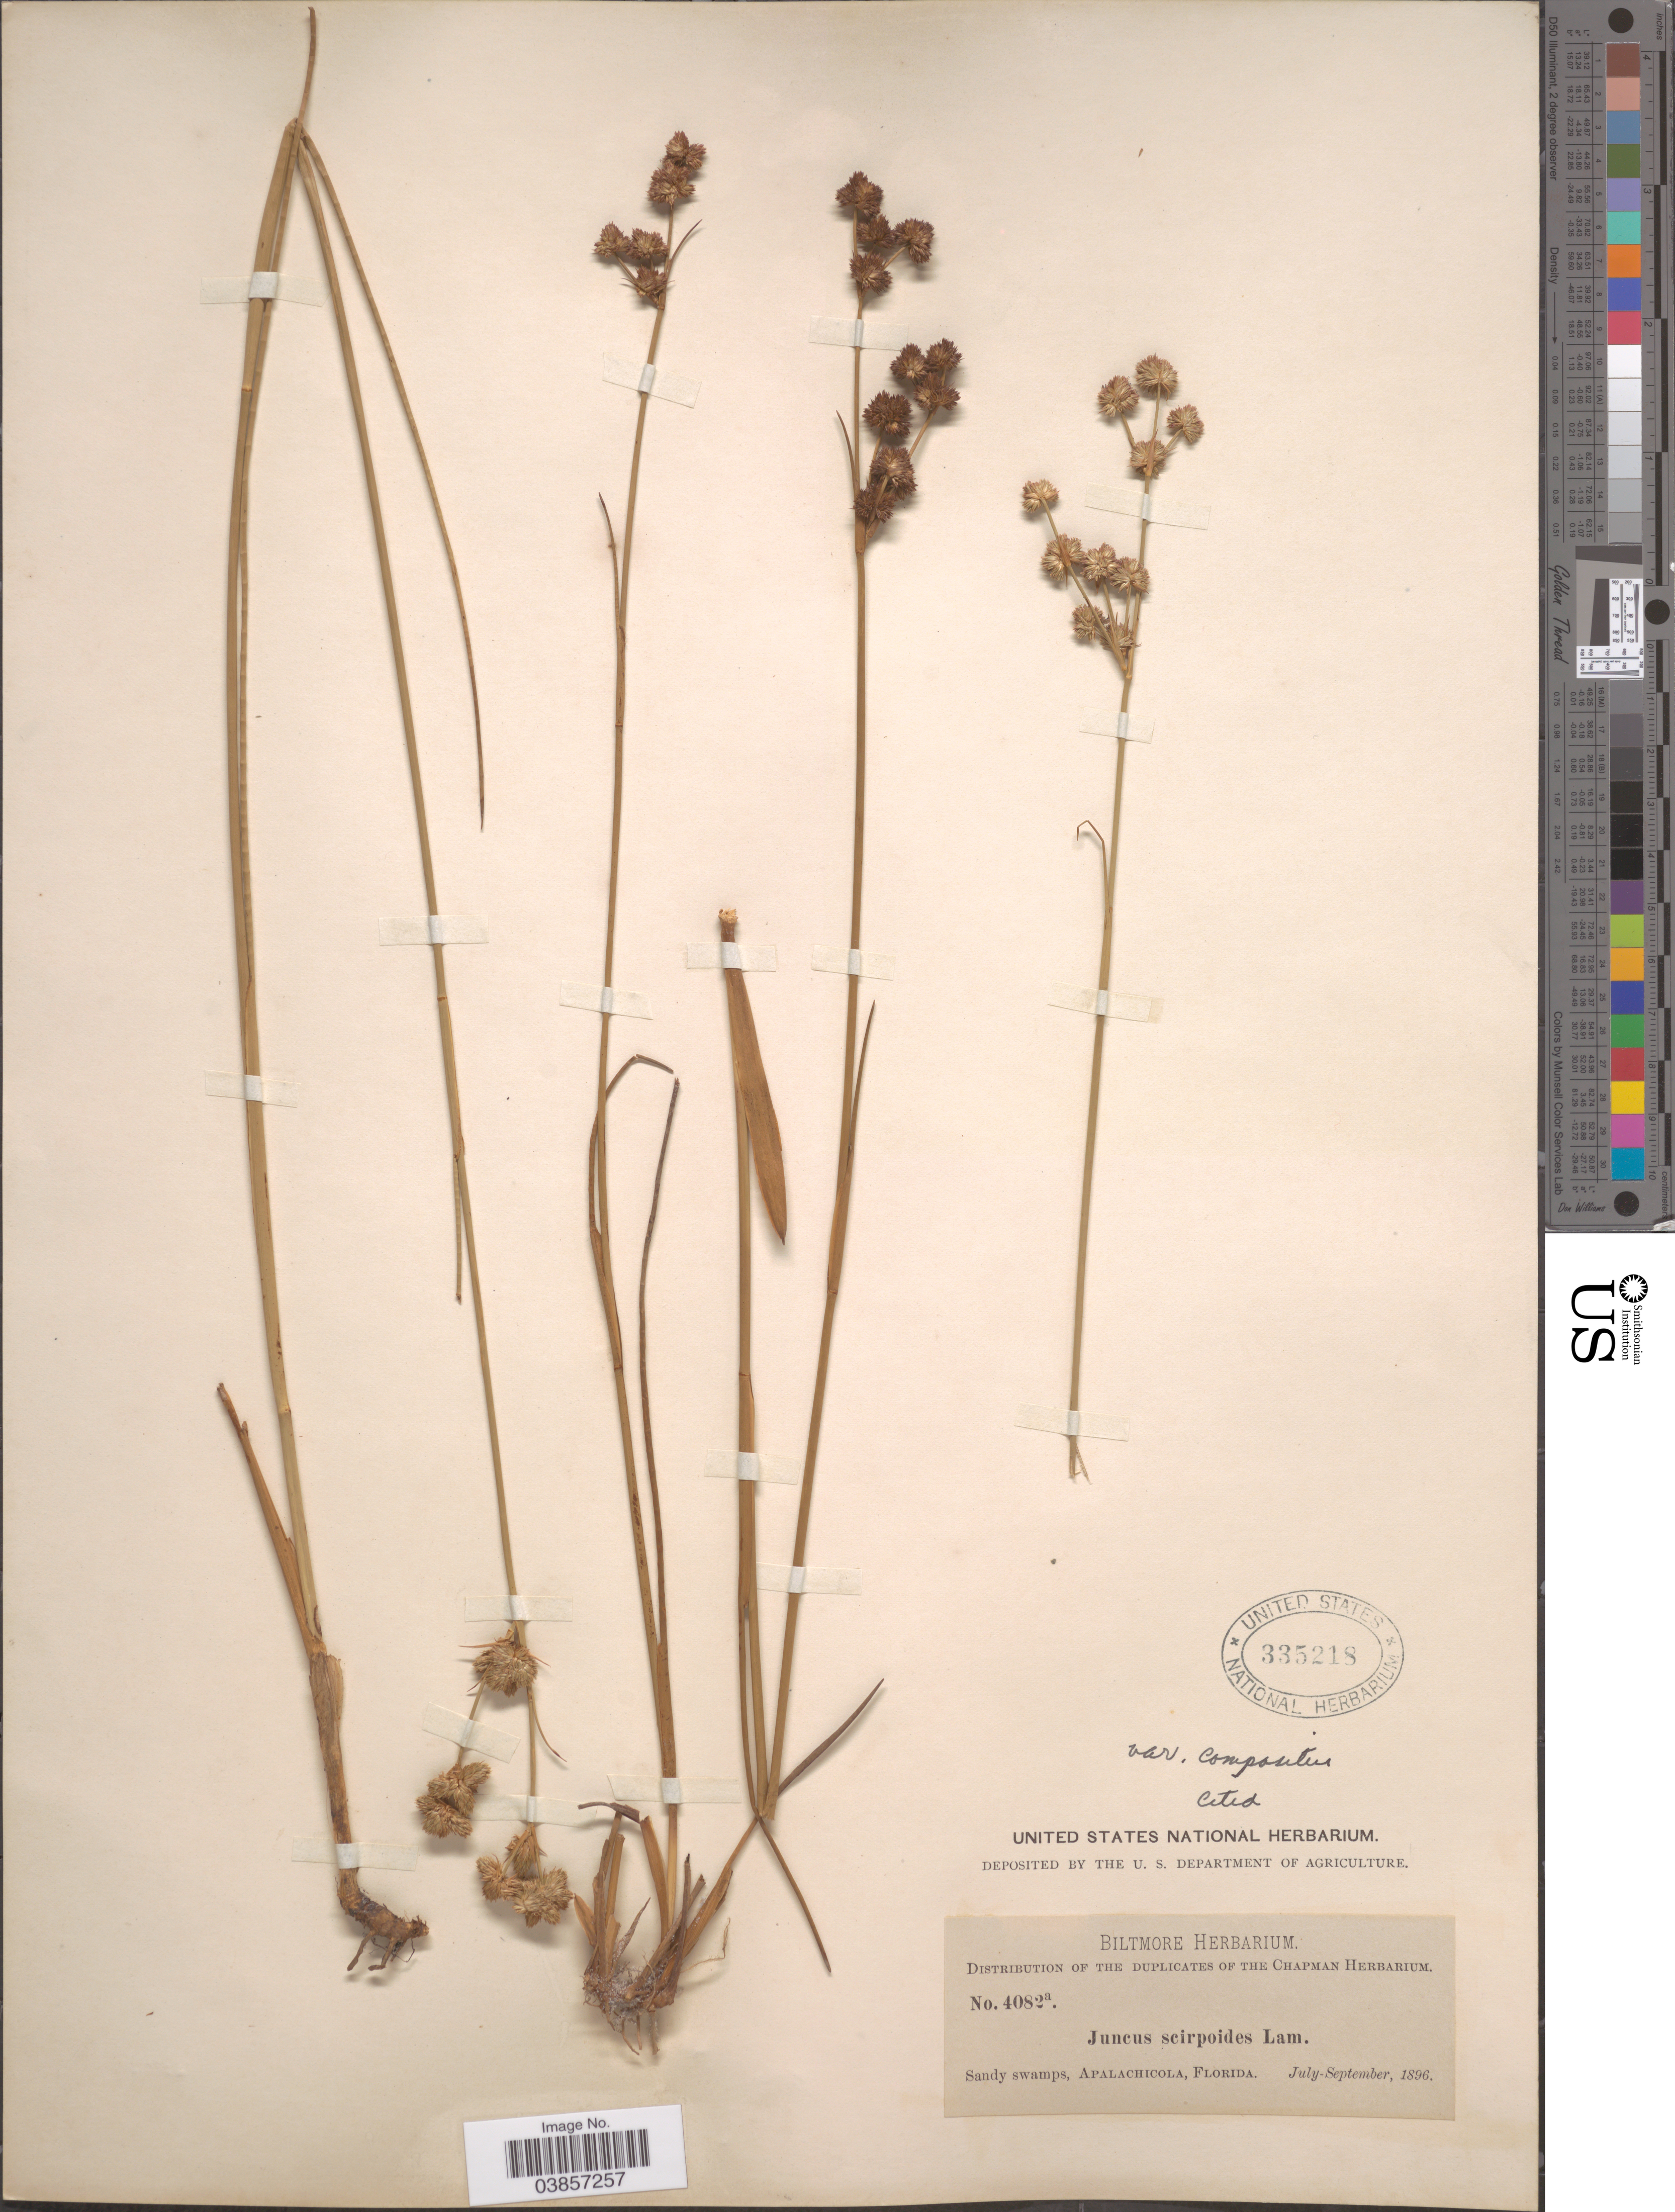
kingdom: Plantae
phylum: Tracheophyta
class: Liliopsida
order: Poales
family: Juncaceae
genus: Juncus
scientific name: Juncus scirpoides var. compositus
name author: R.M. Harper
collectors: ex herb. Biltmore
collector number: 4082a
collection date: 1896-07/1896-09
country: United States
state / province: Florida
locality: Apalachicola.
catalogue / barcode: US 335218